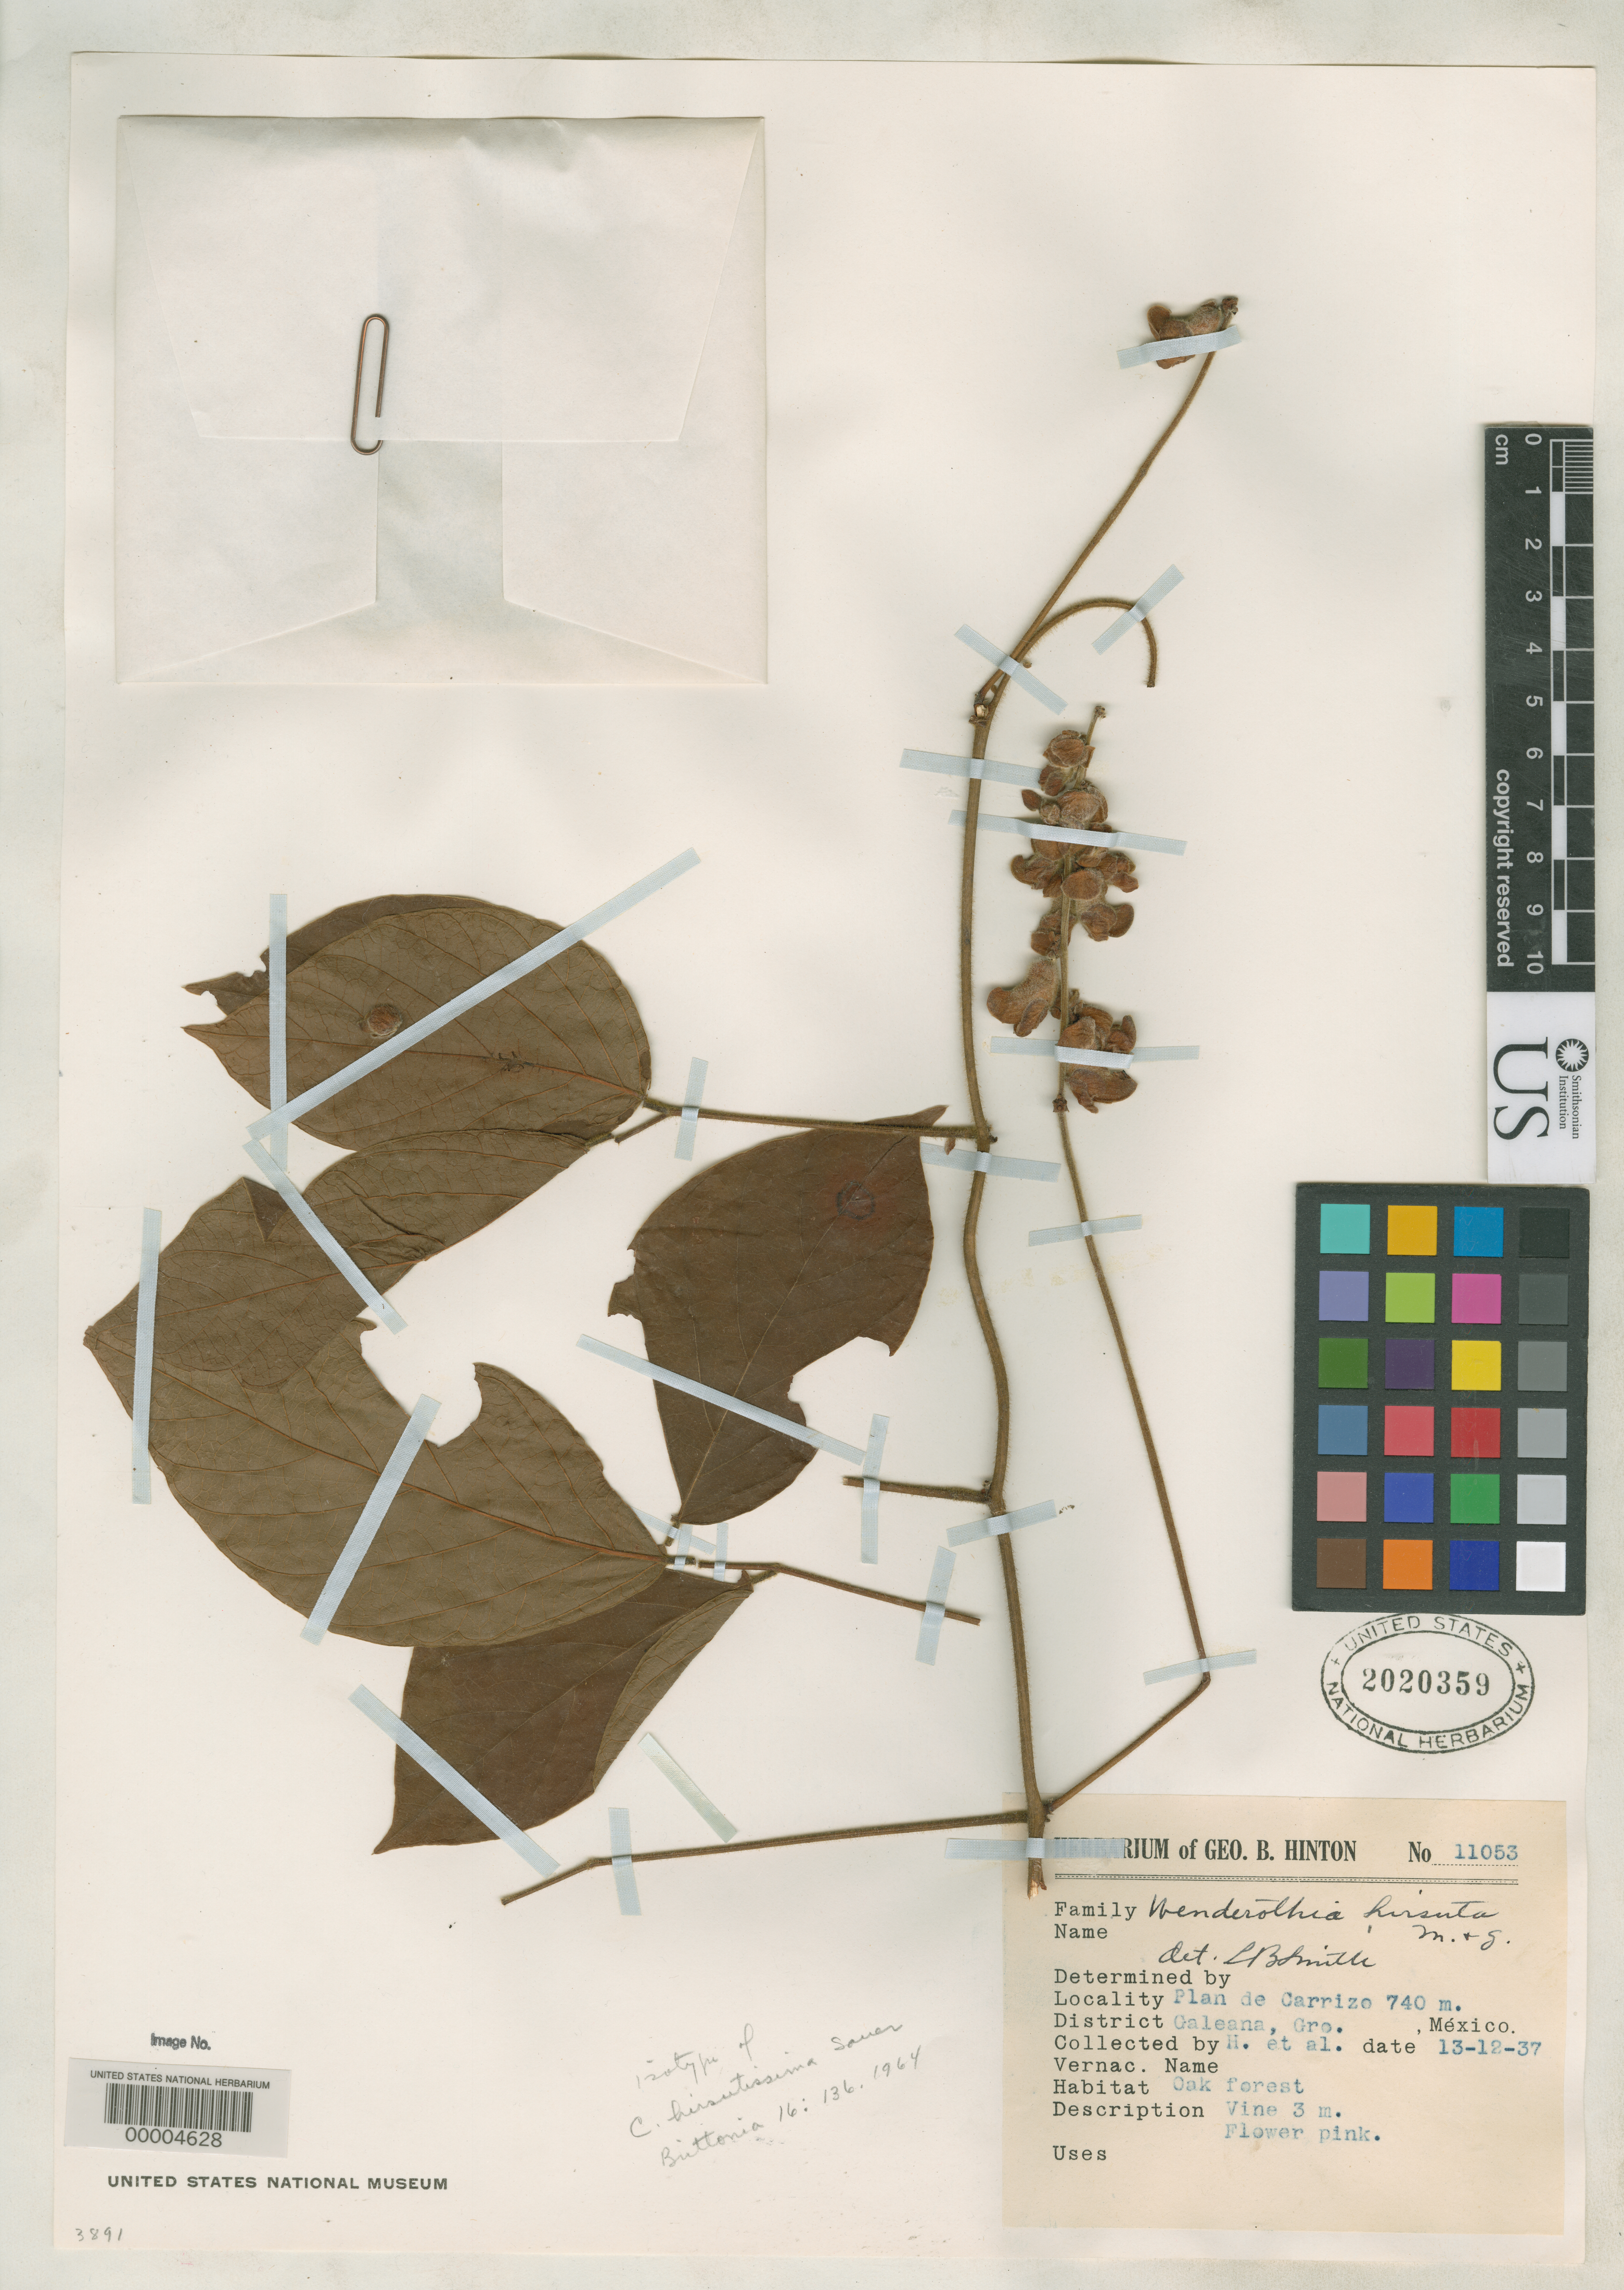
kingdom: Plantae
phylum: Tracheophyta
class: Magnoliopsida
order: Fabales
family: Fabaceae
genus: Canavalia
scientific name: Canavalia hirsutissima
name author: Sauer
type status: Isotype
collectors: G. B. Hinton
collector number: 11053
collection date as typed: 13 Dec 1937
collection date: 1937-12-13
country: Mexico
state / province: Guerrero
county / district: Galeana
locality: Plan de Carrizo.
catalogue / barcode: US 2020359